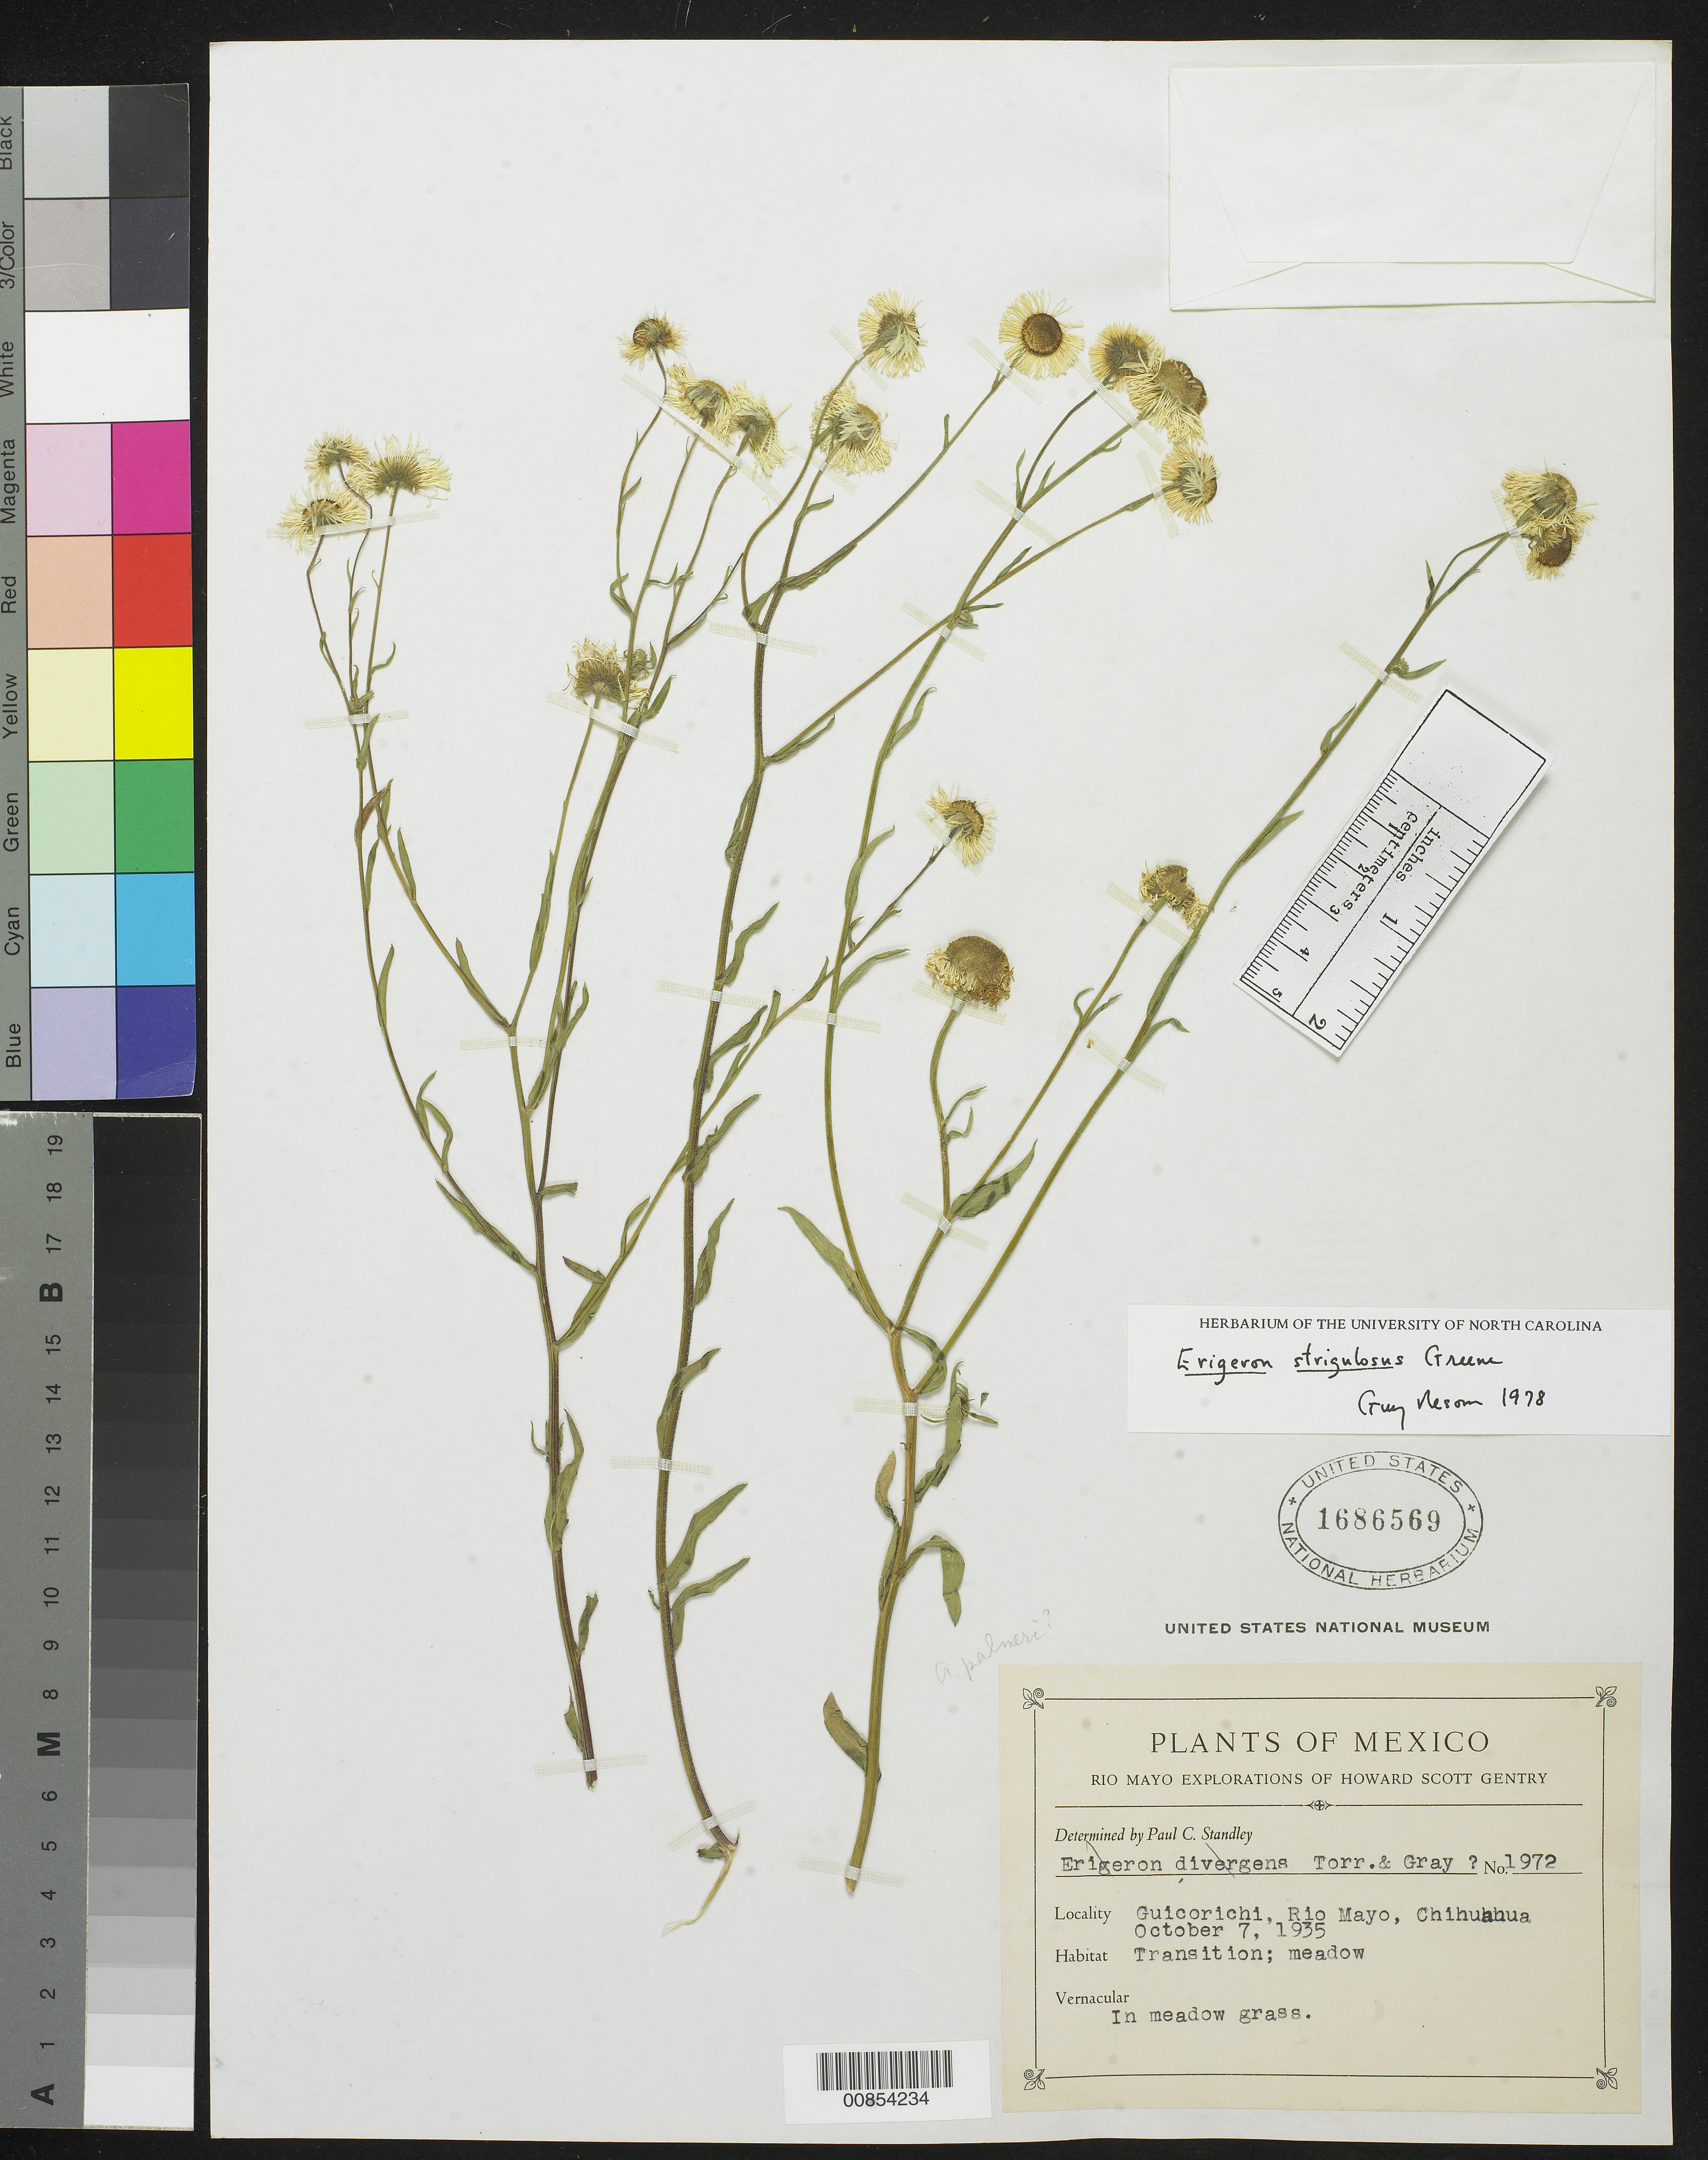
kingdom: Plantae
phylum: Tracheophyta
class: Magnoliopsida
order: Asterales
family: Asteraceae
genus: Erigeron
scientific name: Erigeron strigulosus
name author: Greene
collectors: H. S. Gentry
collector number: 1972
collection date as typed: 07 Oct 1935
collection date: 1935-10-07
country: Mexico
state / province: Chihuahua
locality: Guicorichi, Río Mayo, Chihuahua.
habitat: In meadow grass. Transition; meadow.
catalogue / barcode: US 1686569